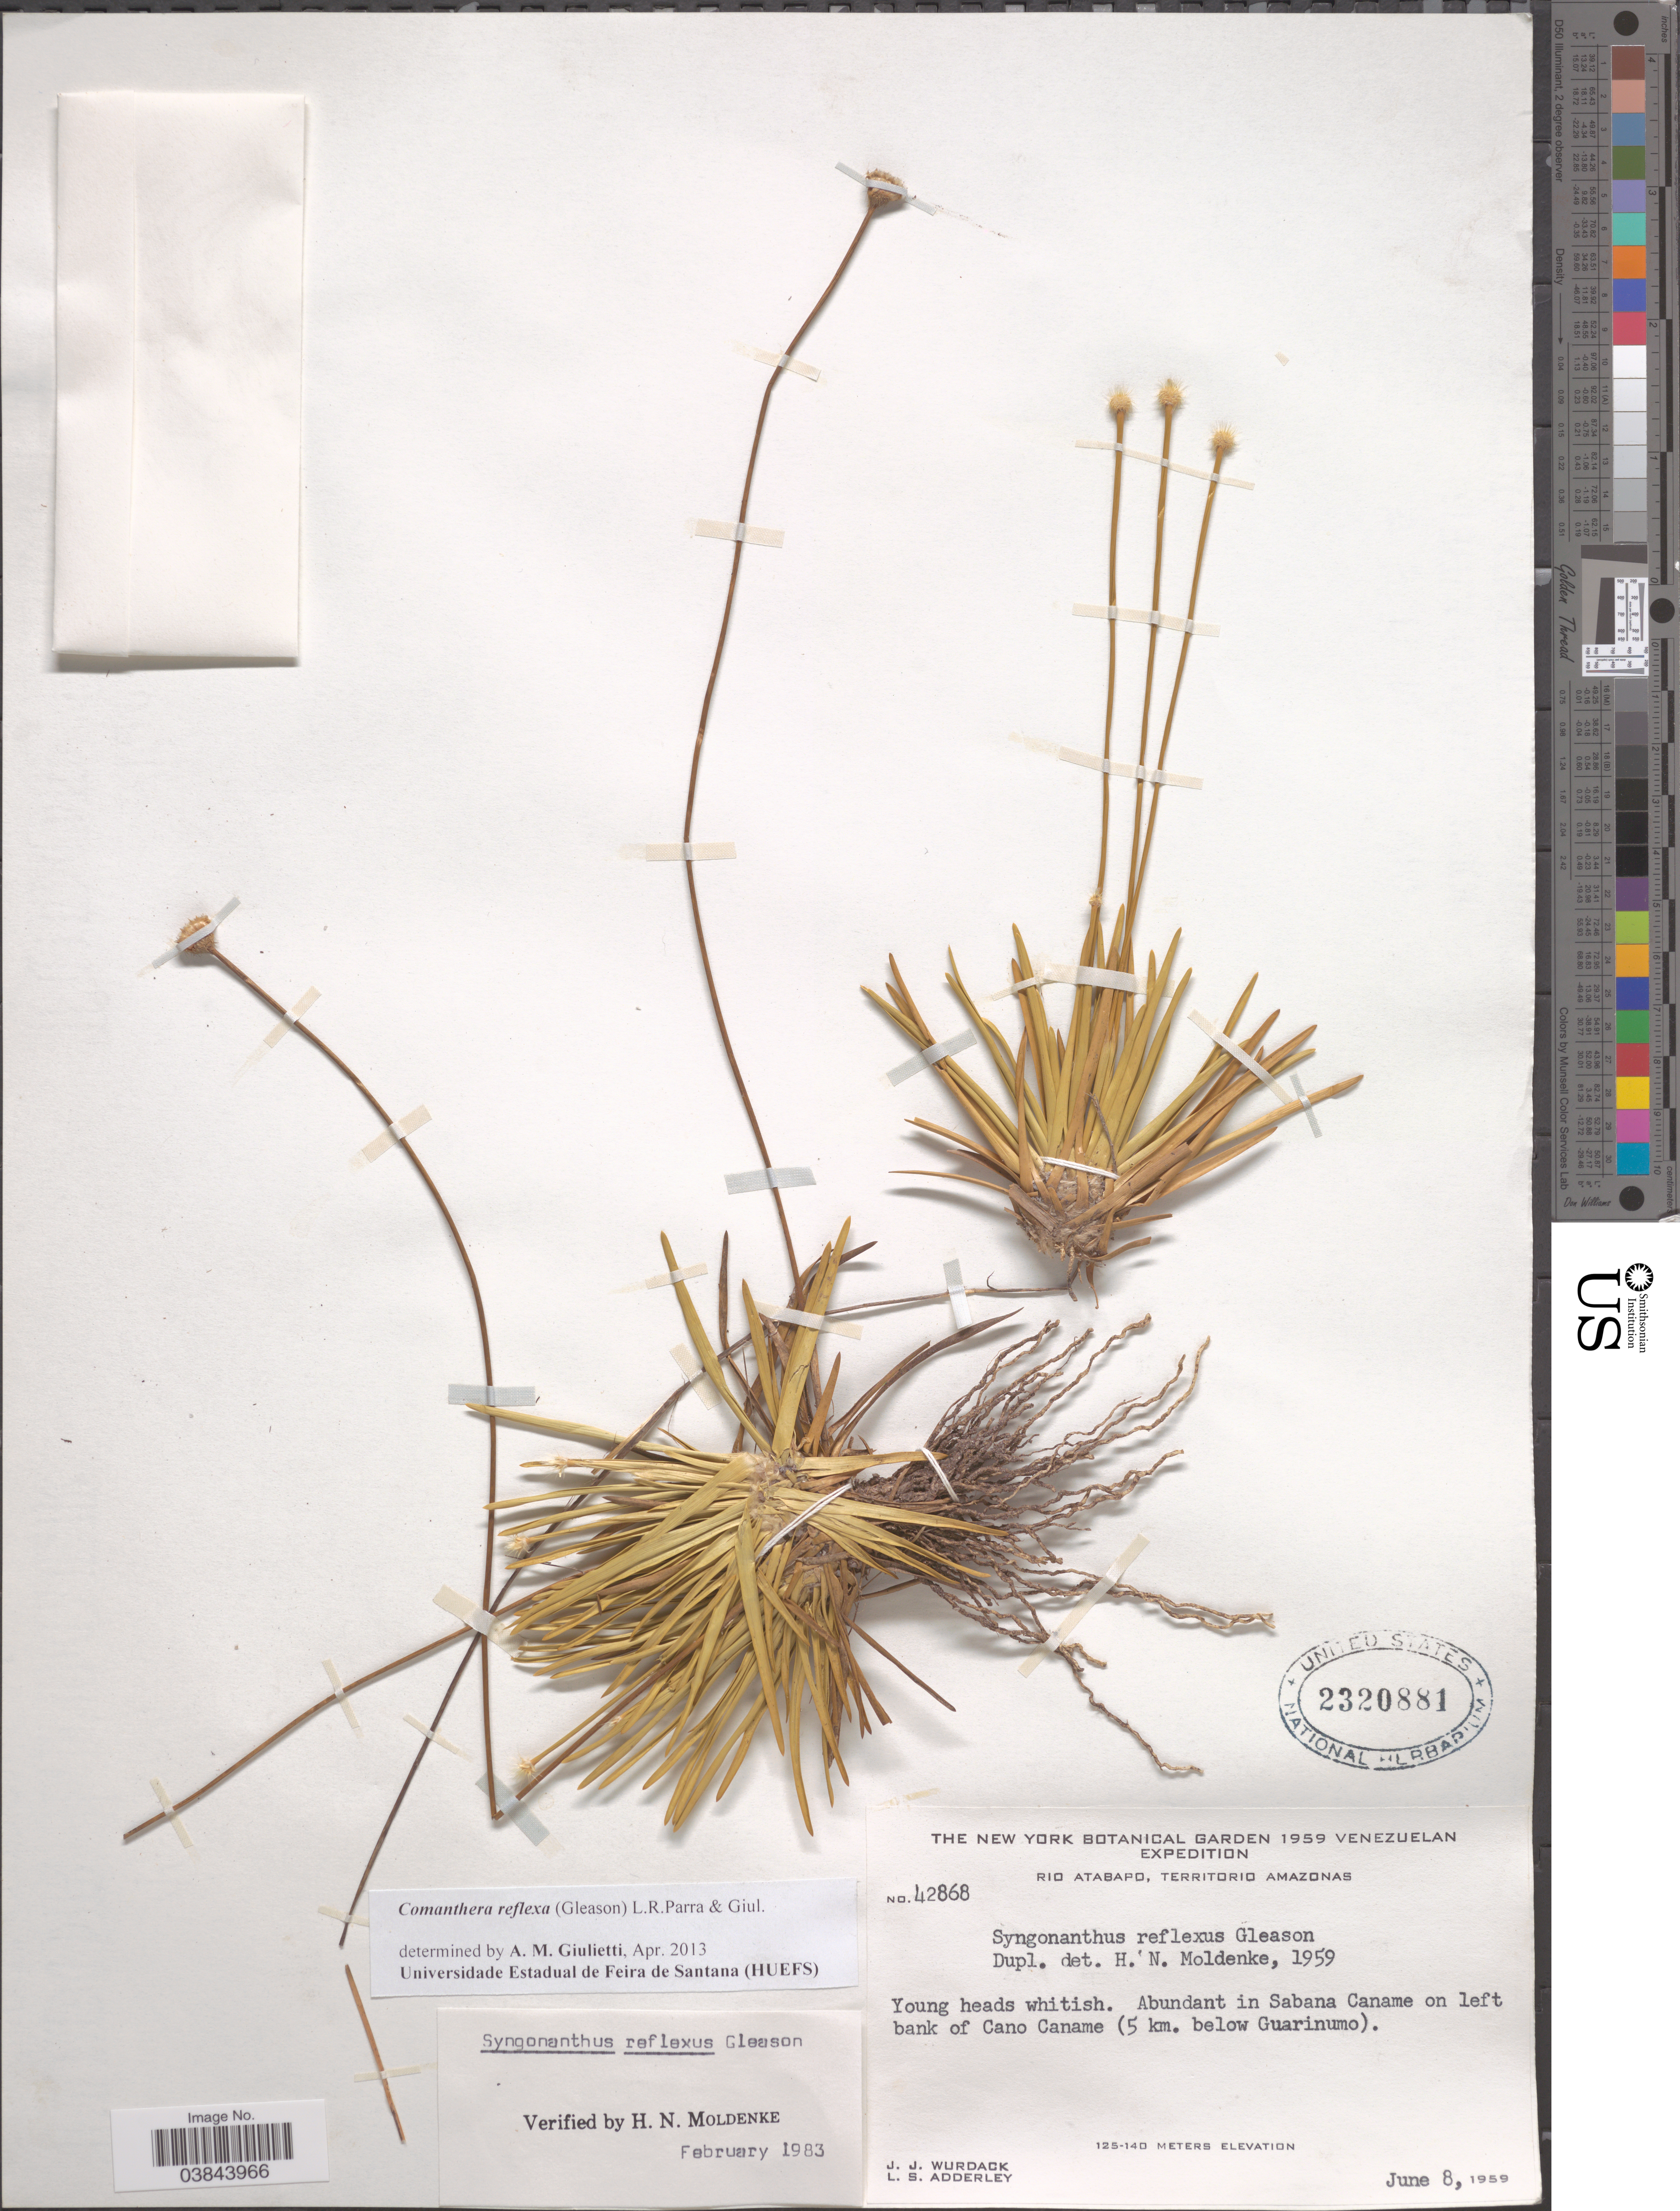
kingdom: Plantae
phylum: Tracheophyta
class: Liliopsida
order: Poales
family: Eriocaulaceae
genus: Comanthera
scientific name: Comanthera reflexa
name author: (Gleason) L.R. Parra & Giul.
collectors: J. J. Wurdack & L. S. Adderley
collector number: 42868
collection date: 1959-06-08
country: Venezuela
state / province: Amazonas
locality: Rio Atabapo, Territorio Amazonas. In Sabana Caname on left bank of Cano Caname (5 km. below Guarinumo).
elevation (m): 125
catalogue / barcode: US 2320881